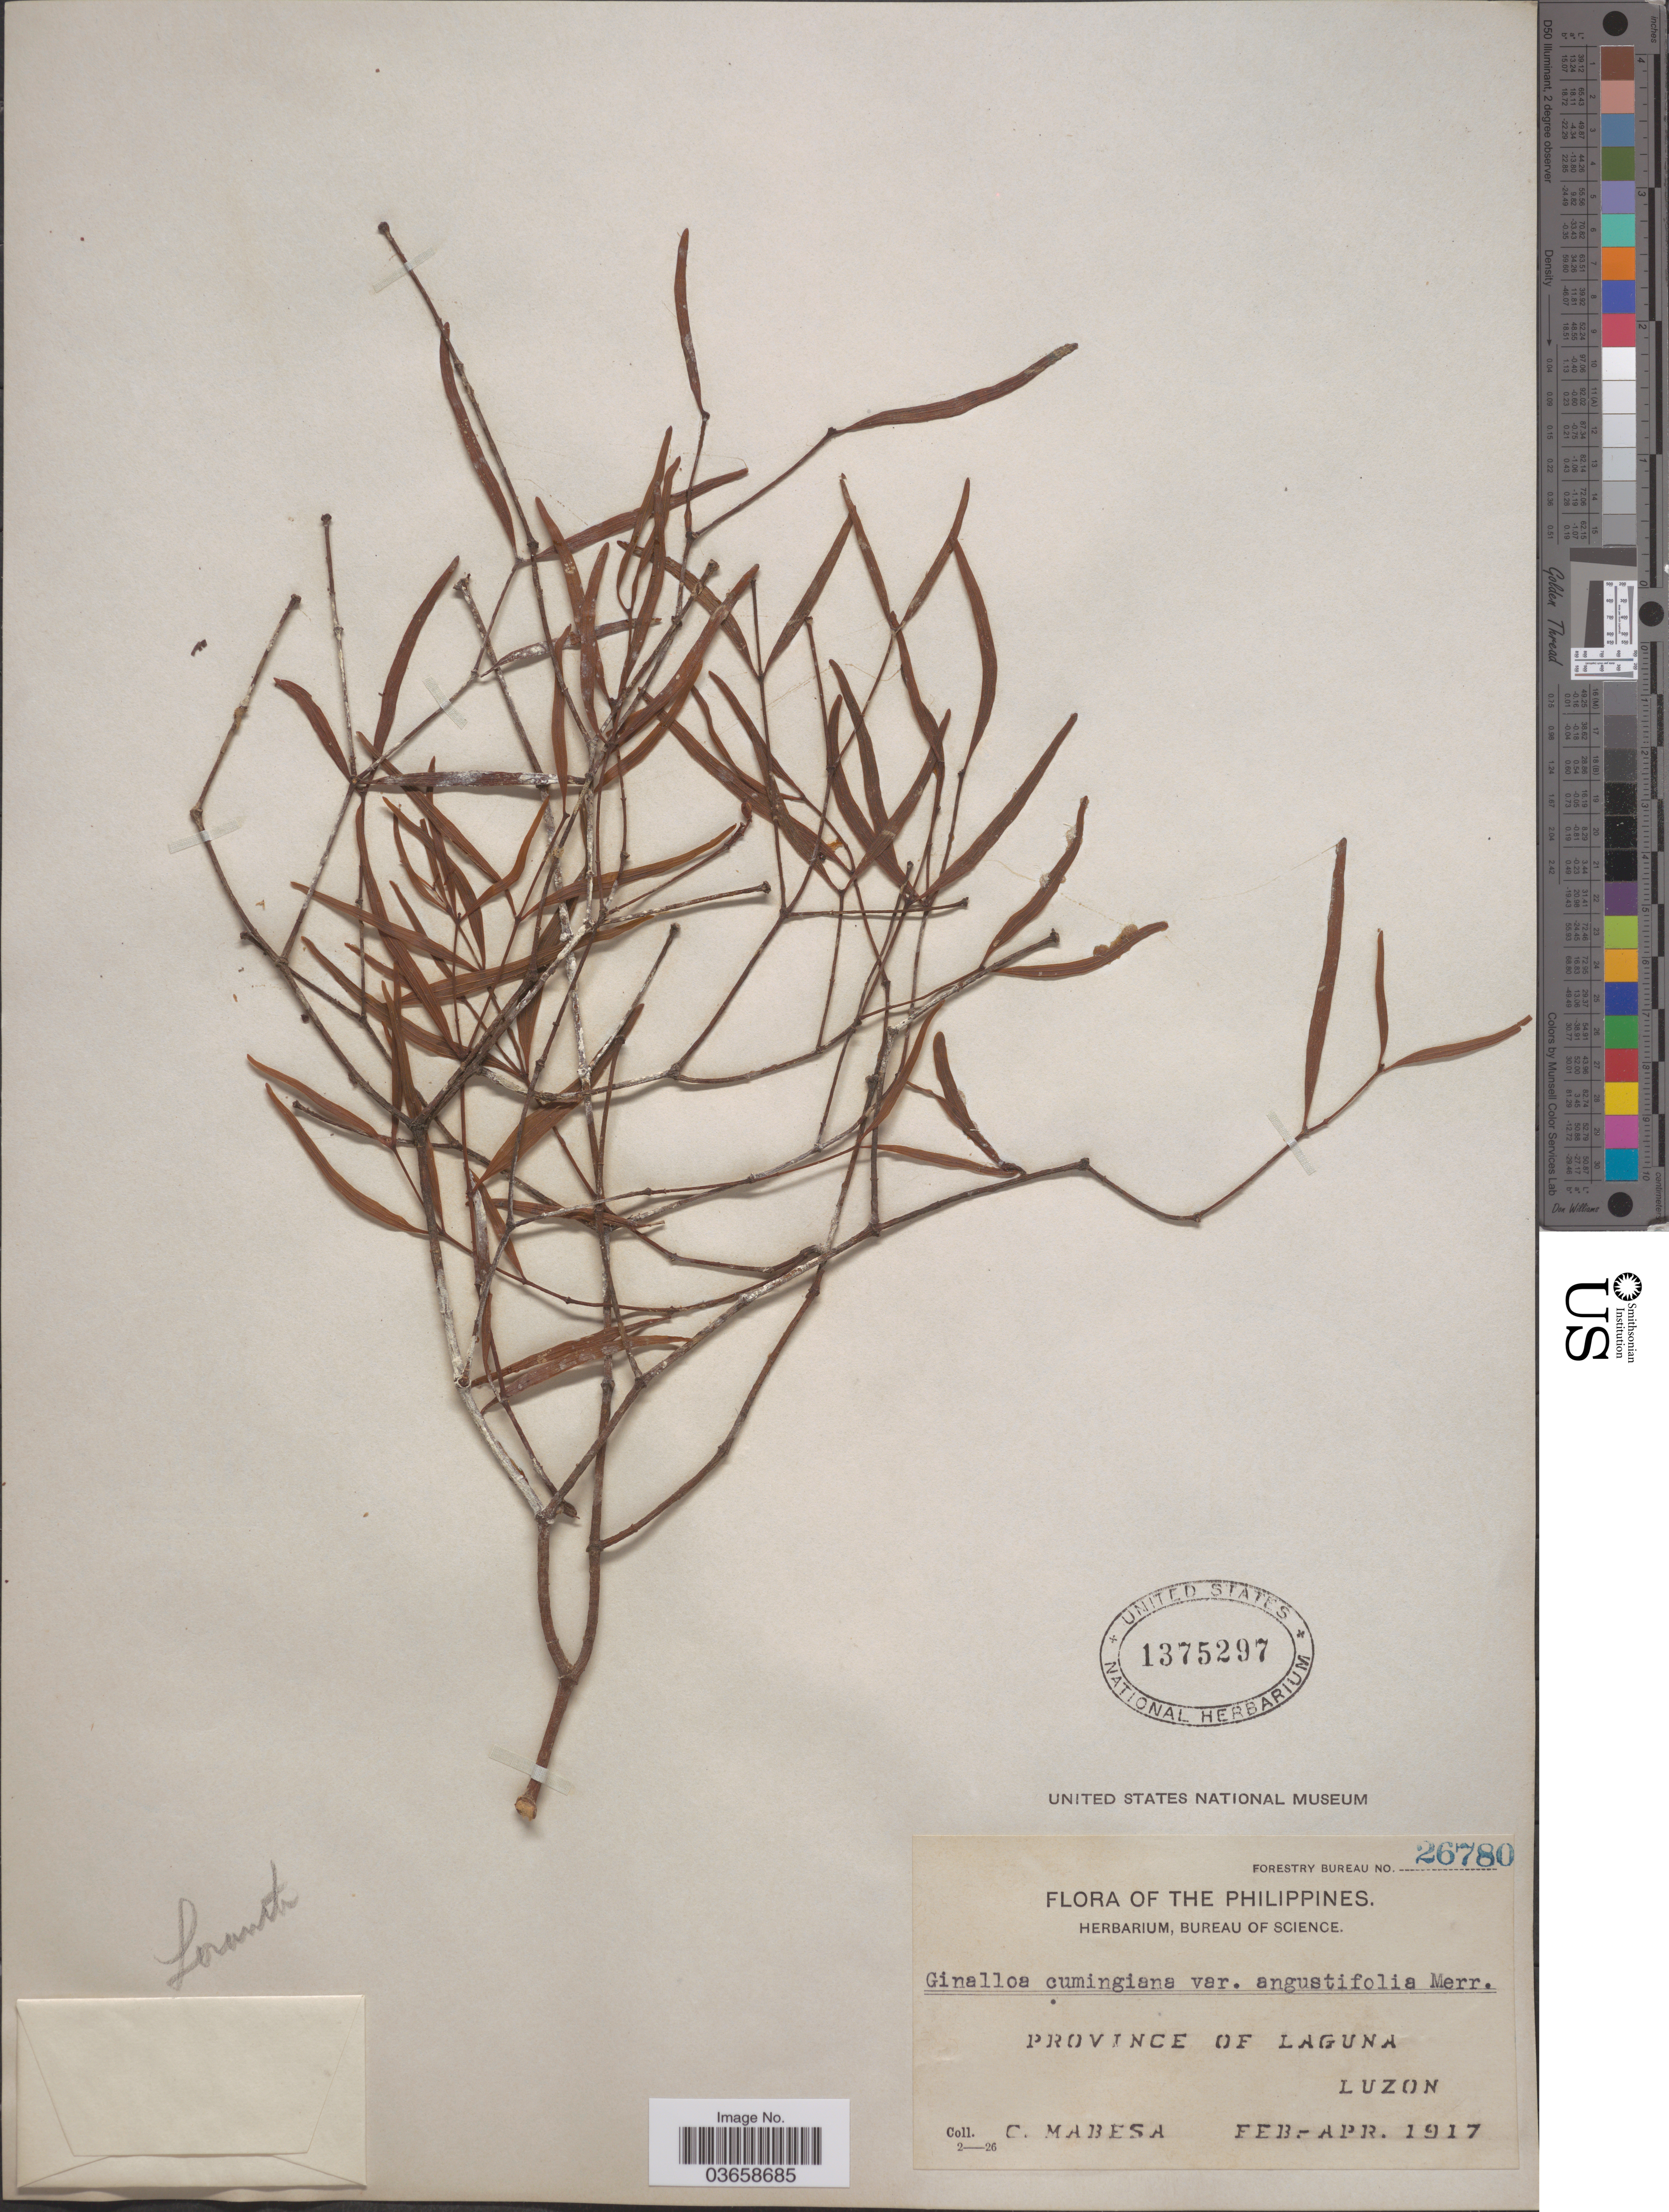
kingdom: Plantae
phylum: Tracheophyta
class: Magnoliopsida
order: Santalales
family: Viscaceae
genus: Ginalloa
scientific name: Ginalloa cumingiana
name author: (C. Presl) Benth. & Hook. f. ex Fern.-Vill.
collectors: C. Mabesa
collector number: Forestry Bureau 26780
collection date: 1917-02/1917-04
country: Philippines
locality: Province of Laguna. Luzon.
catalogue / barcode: US 1375297